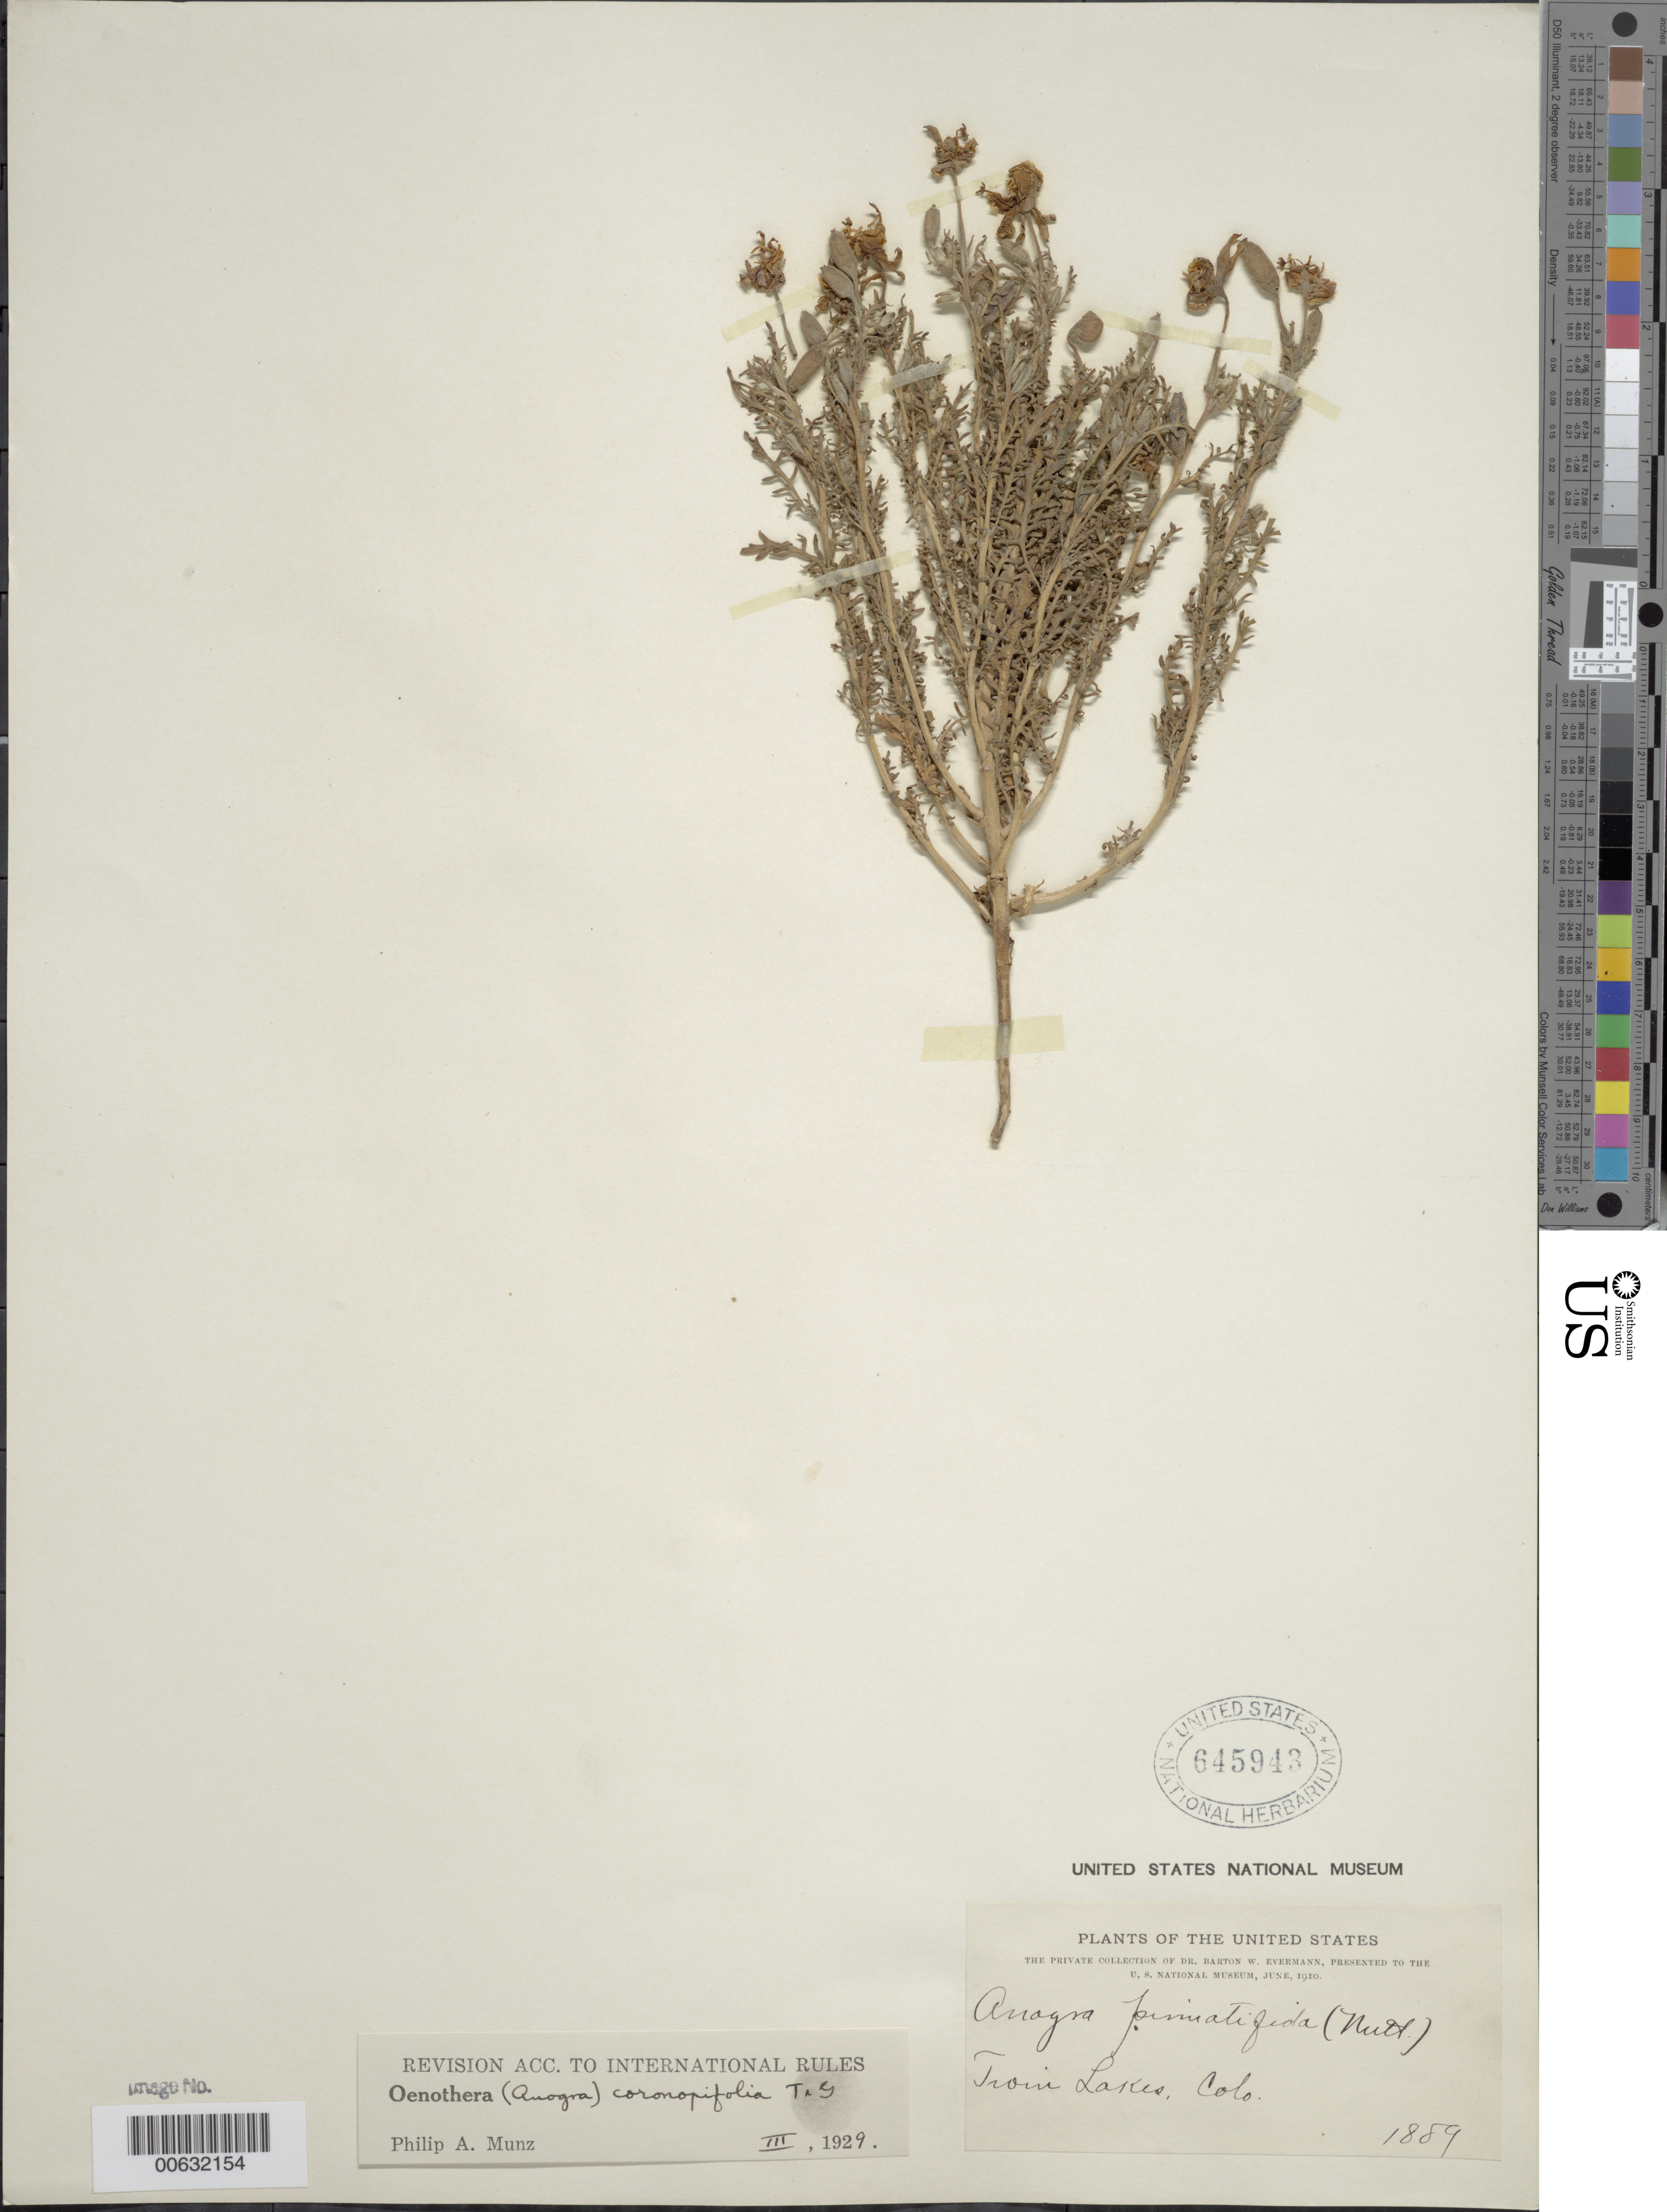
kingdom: Plantae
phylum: Tracheophyta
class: Magnoliopsida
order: Myrtales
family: Onagraceae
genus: Oenothera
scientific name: Oenothera coronopifolia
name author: Torr. & A. Gray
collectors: B. W. Evermann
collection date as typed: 1889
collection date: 1889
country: United States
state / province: Colorado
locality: Twin Lakes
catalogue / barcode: US 645943